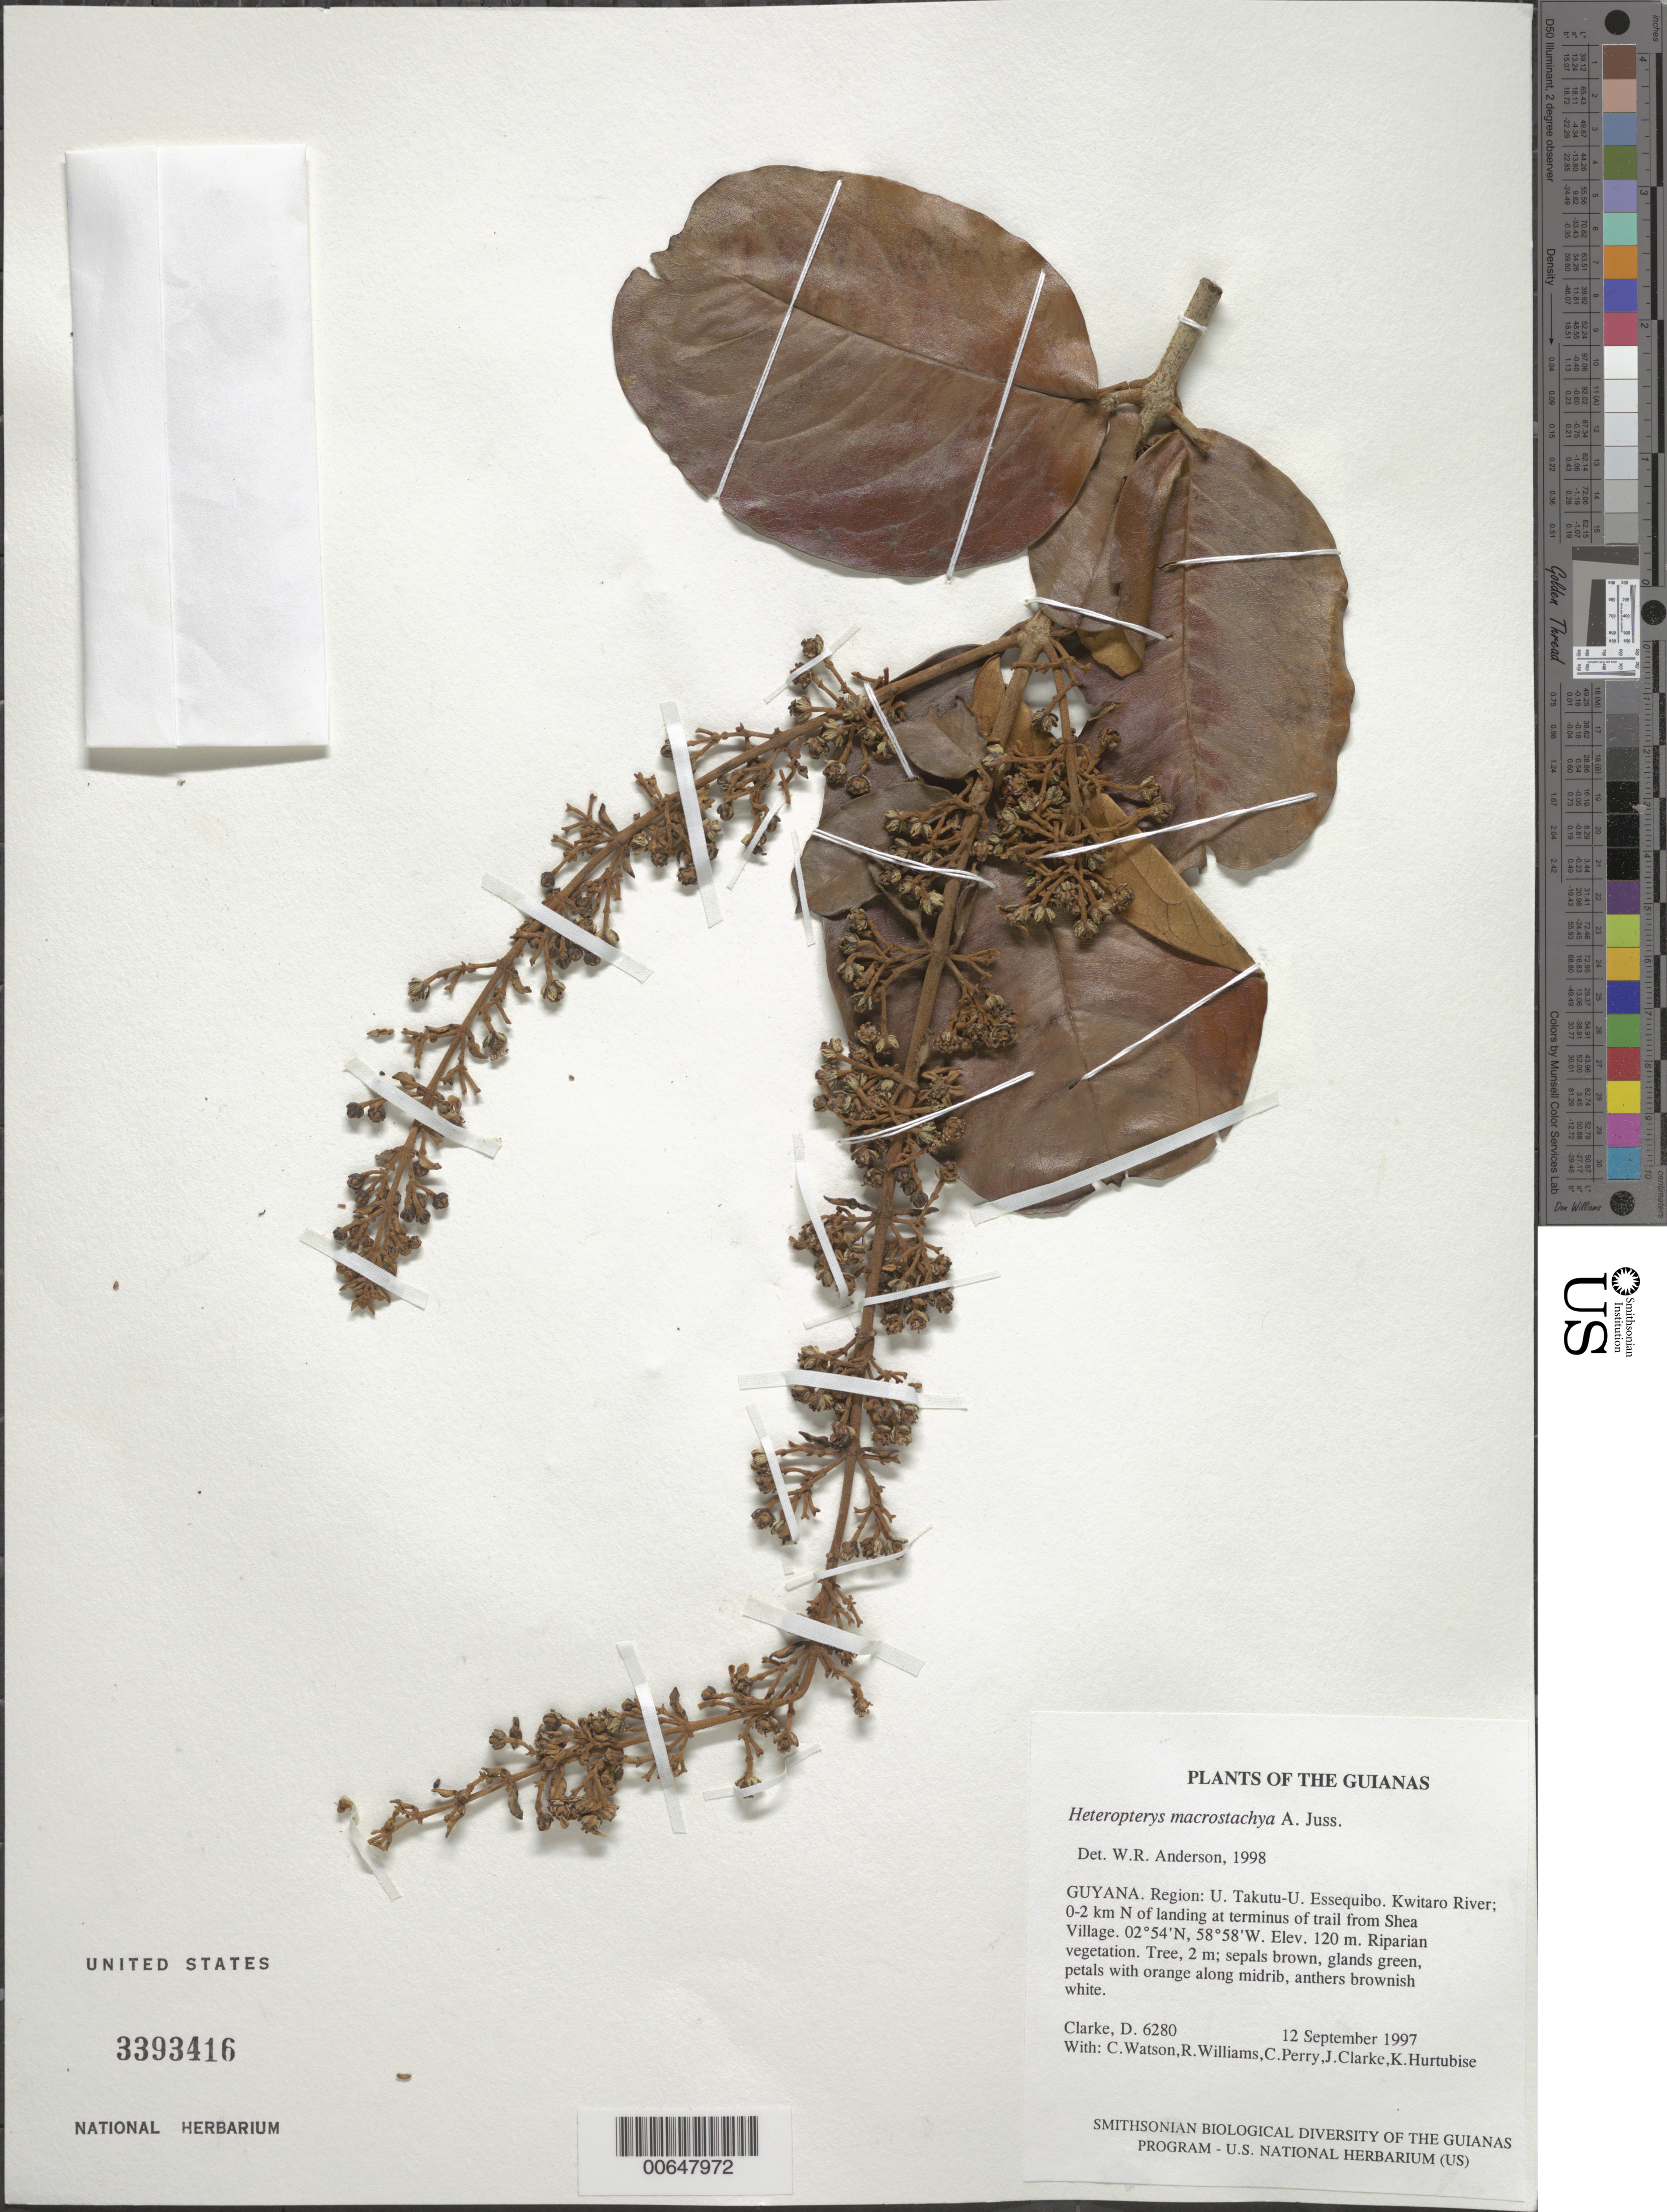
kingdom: Plantae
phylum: Tracheophyta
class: Magnoliopsida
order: Malpighiales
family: Malpighiaceae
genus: Heteropterys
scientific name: Heteropterys macrostachya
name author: A. Juss.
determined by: Anderson, W. R., (MICH), University of Michigan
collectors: H. D. Clarke, C. Watson, R. Williams, C. Perry, J. Clarke & K. Hurtubise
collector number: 6280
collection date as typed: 12 September 1997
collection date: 1997-09-12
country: Guyana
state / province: U. Takutu-U. Essequibo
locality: Kwitaro River; 0-2 km N of landing at terminus of trail from Shea Village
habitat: Riparian vegetation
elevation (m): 120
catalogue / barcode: US 3393416